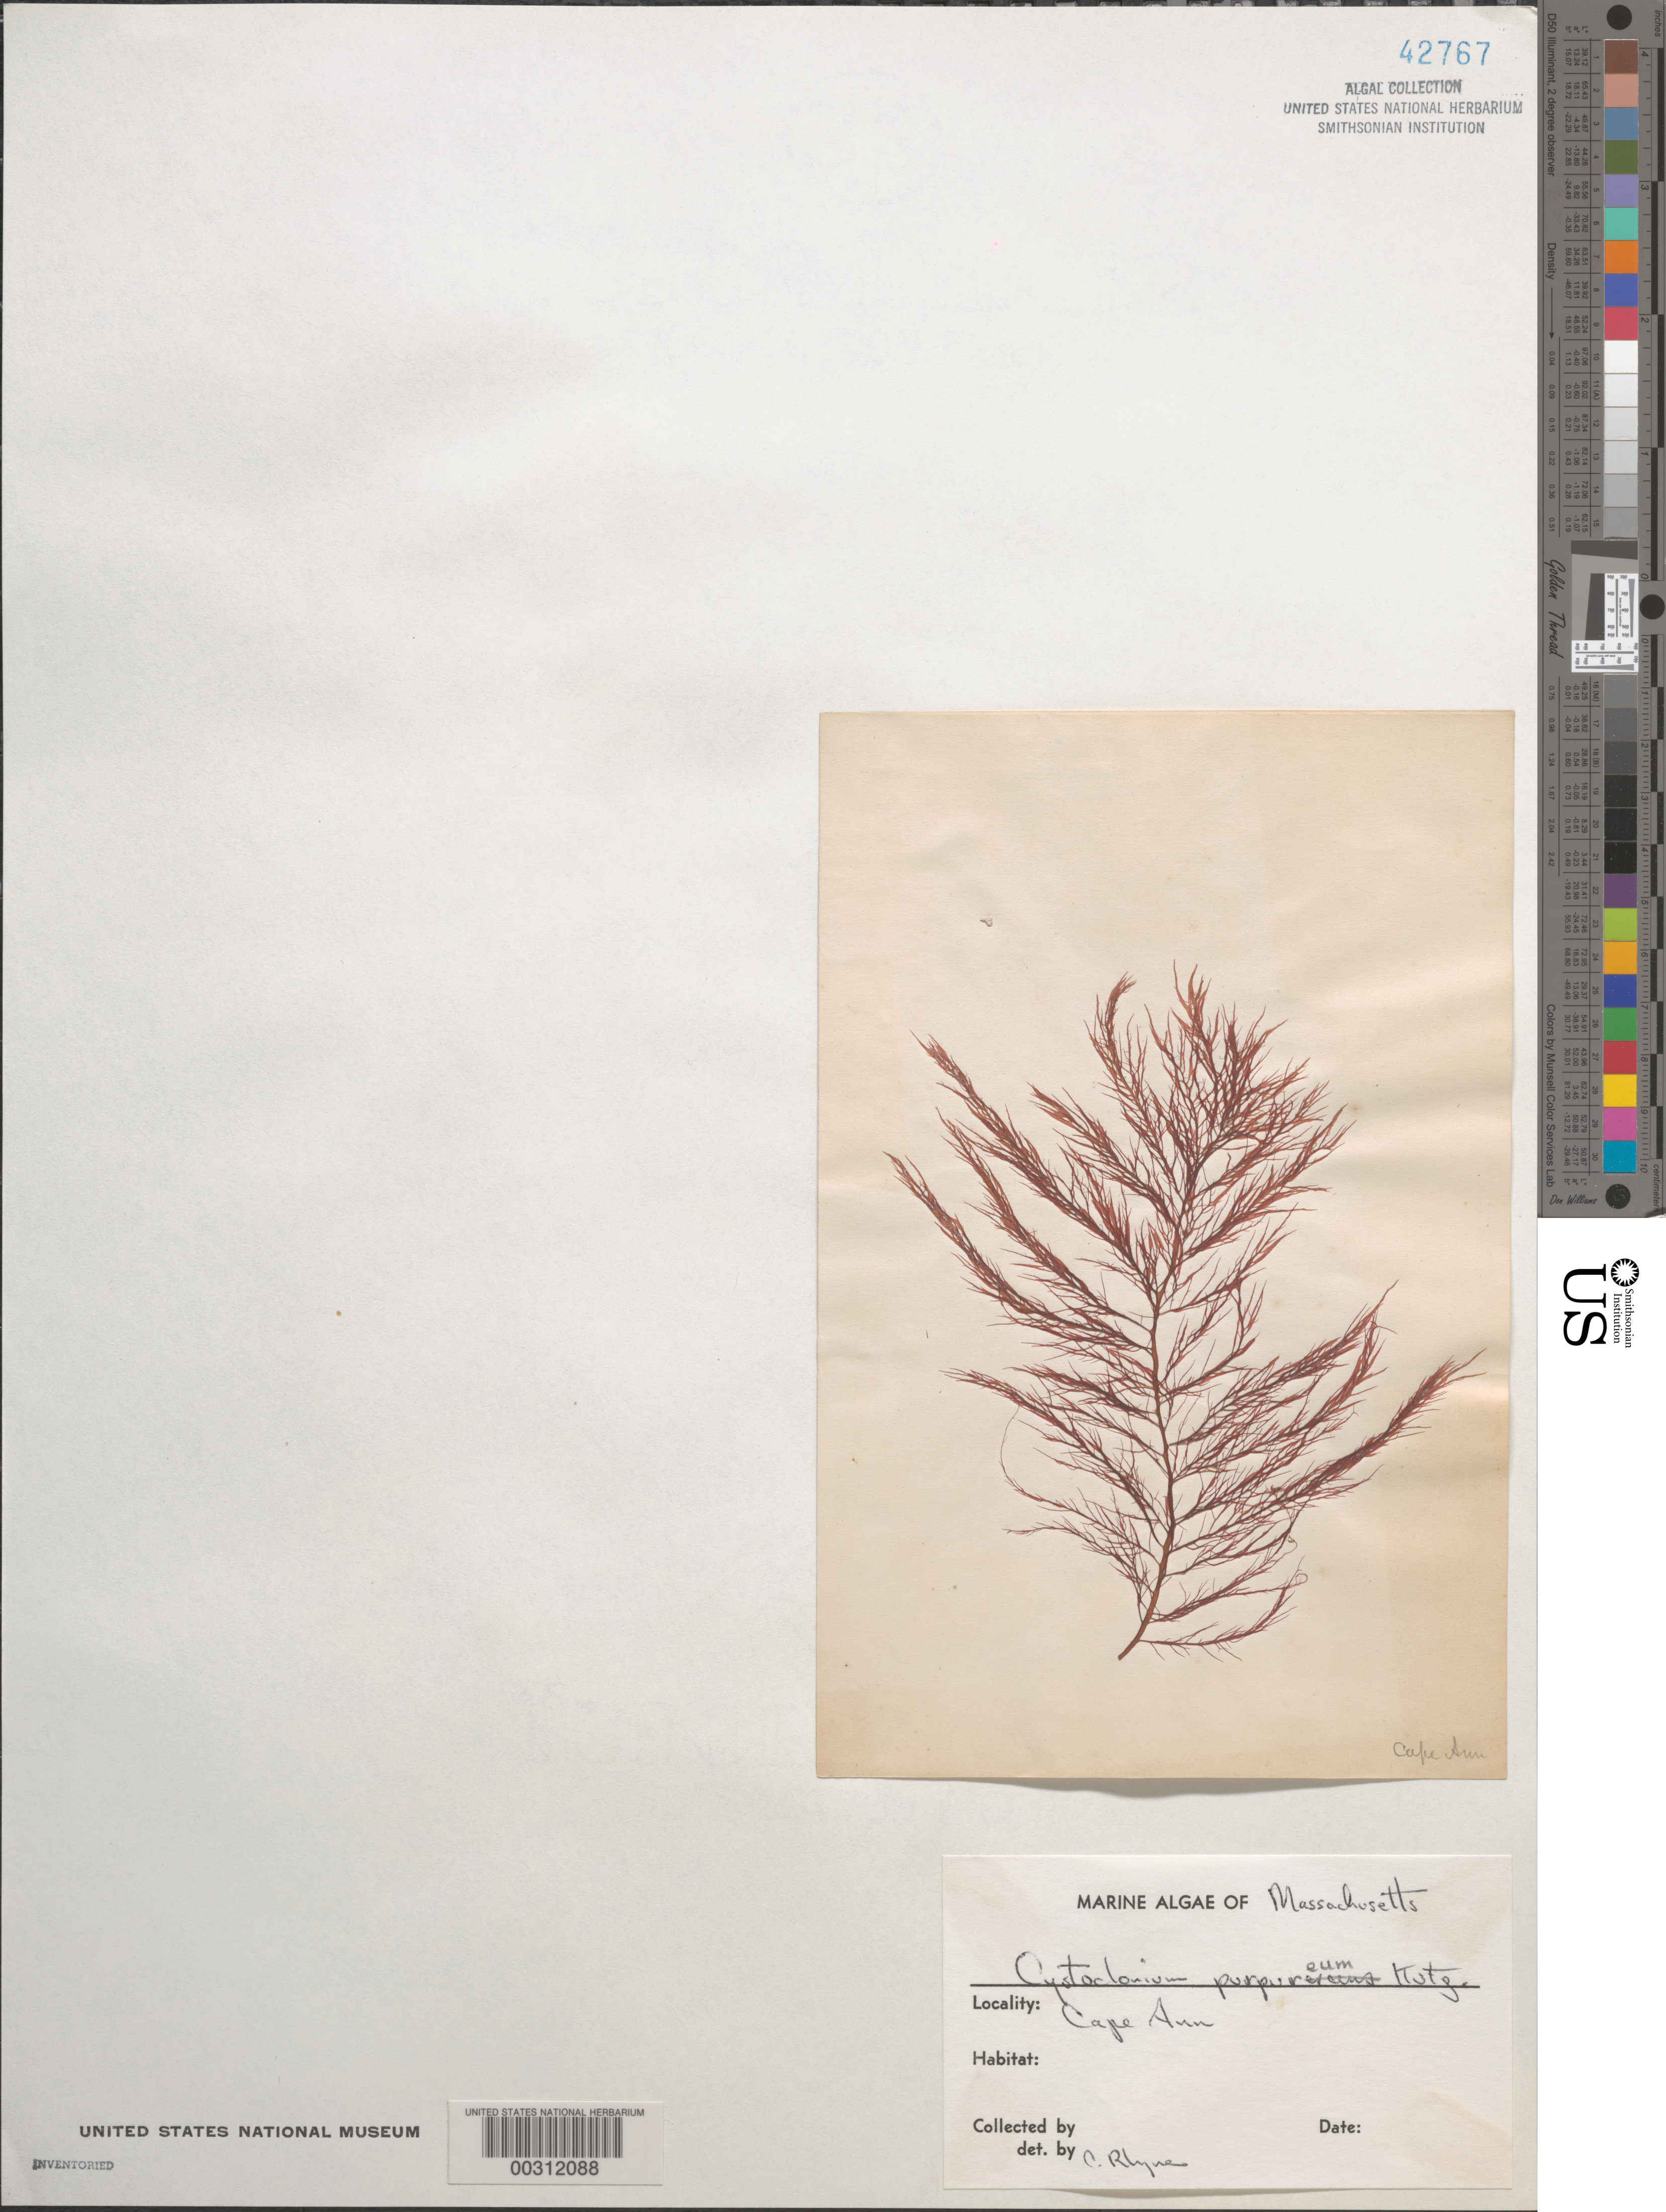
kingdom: Plantae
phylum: Rhodophyta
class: Florideophyceae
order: Gigartinales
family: Cystocloniaceae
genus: Cystoclonium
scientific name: Cystoclonium purpureum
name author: (Huds.) Batters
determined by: Rhyne, C. F.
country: United States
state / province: Massachusetts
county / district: Essex County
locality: Cape Ann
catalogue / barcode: US 42767